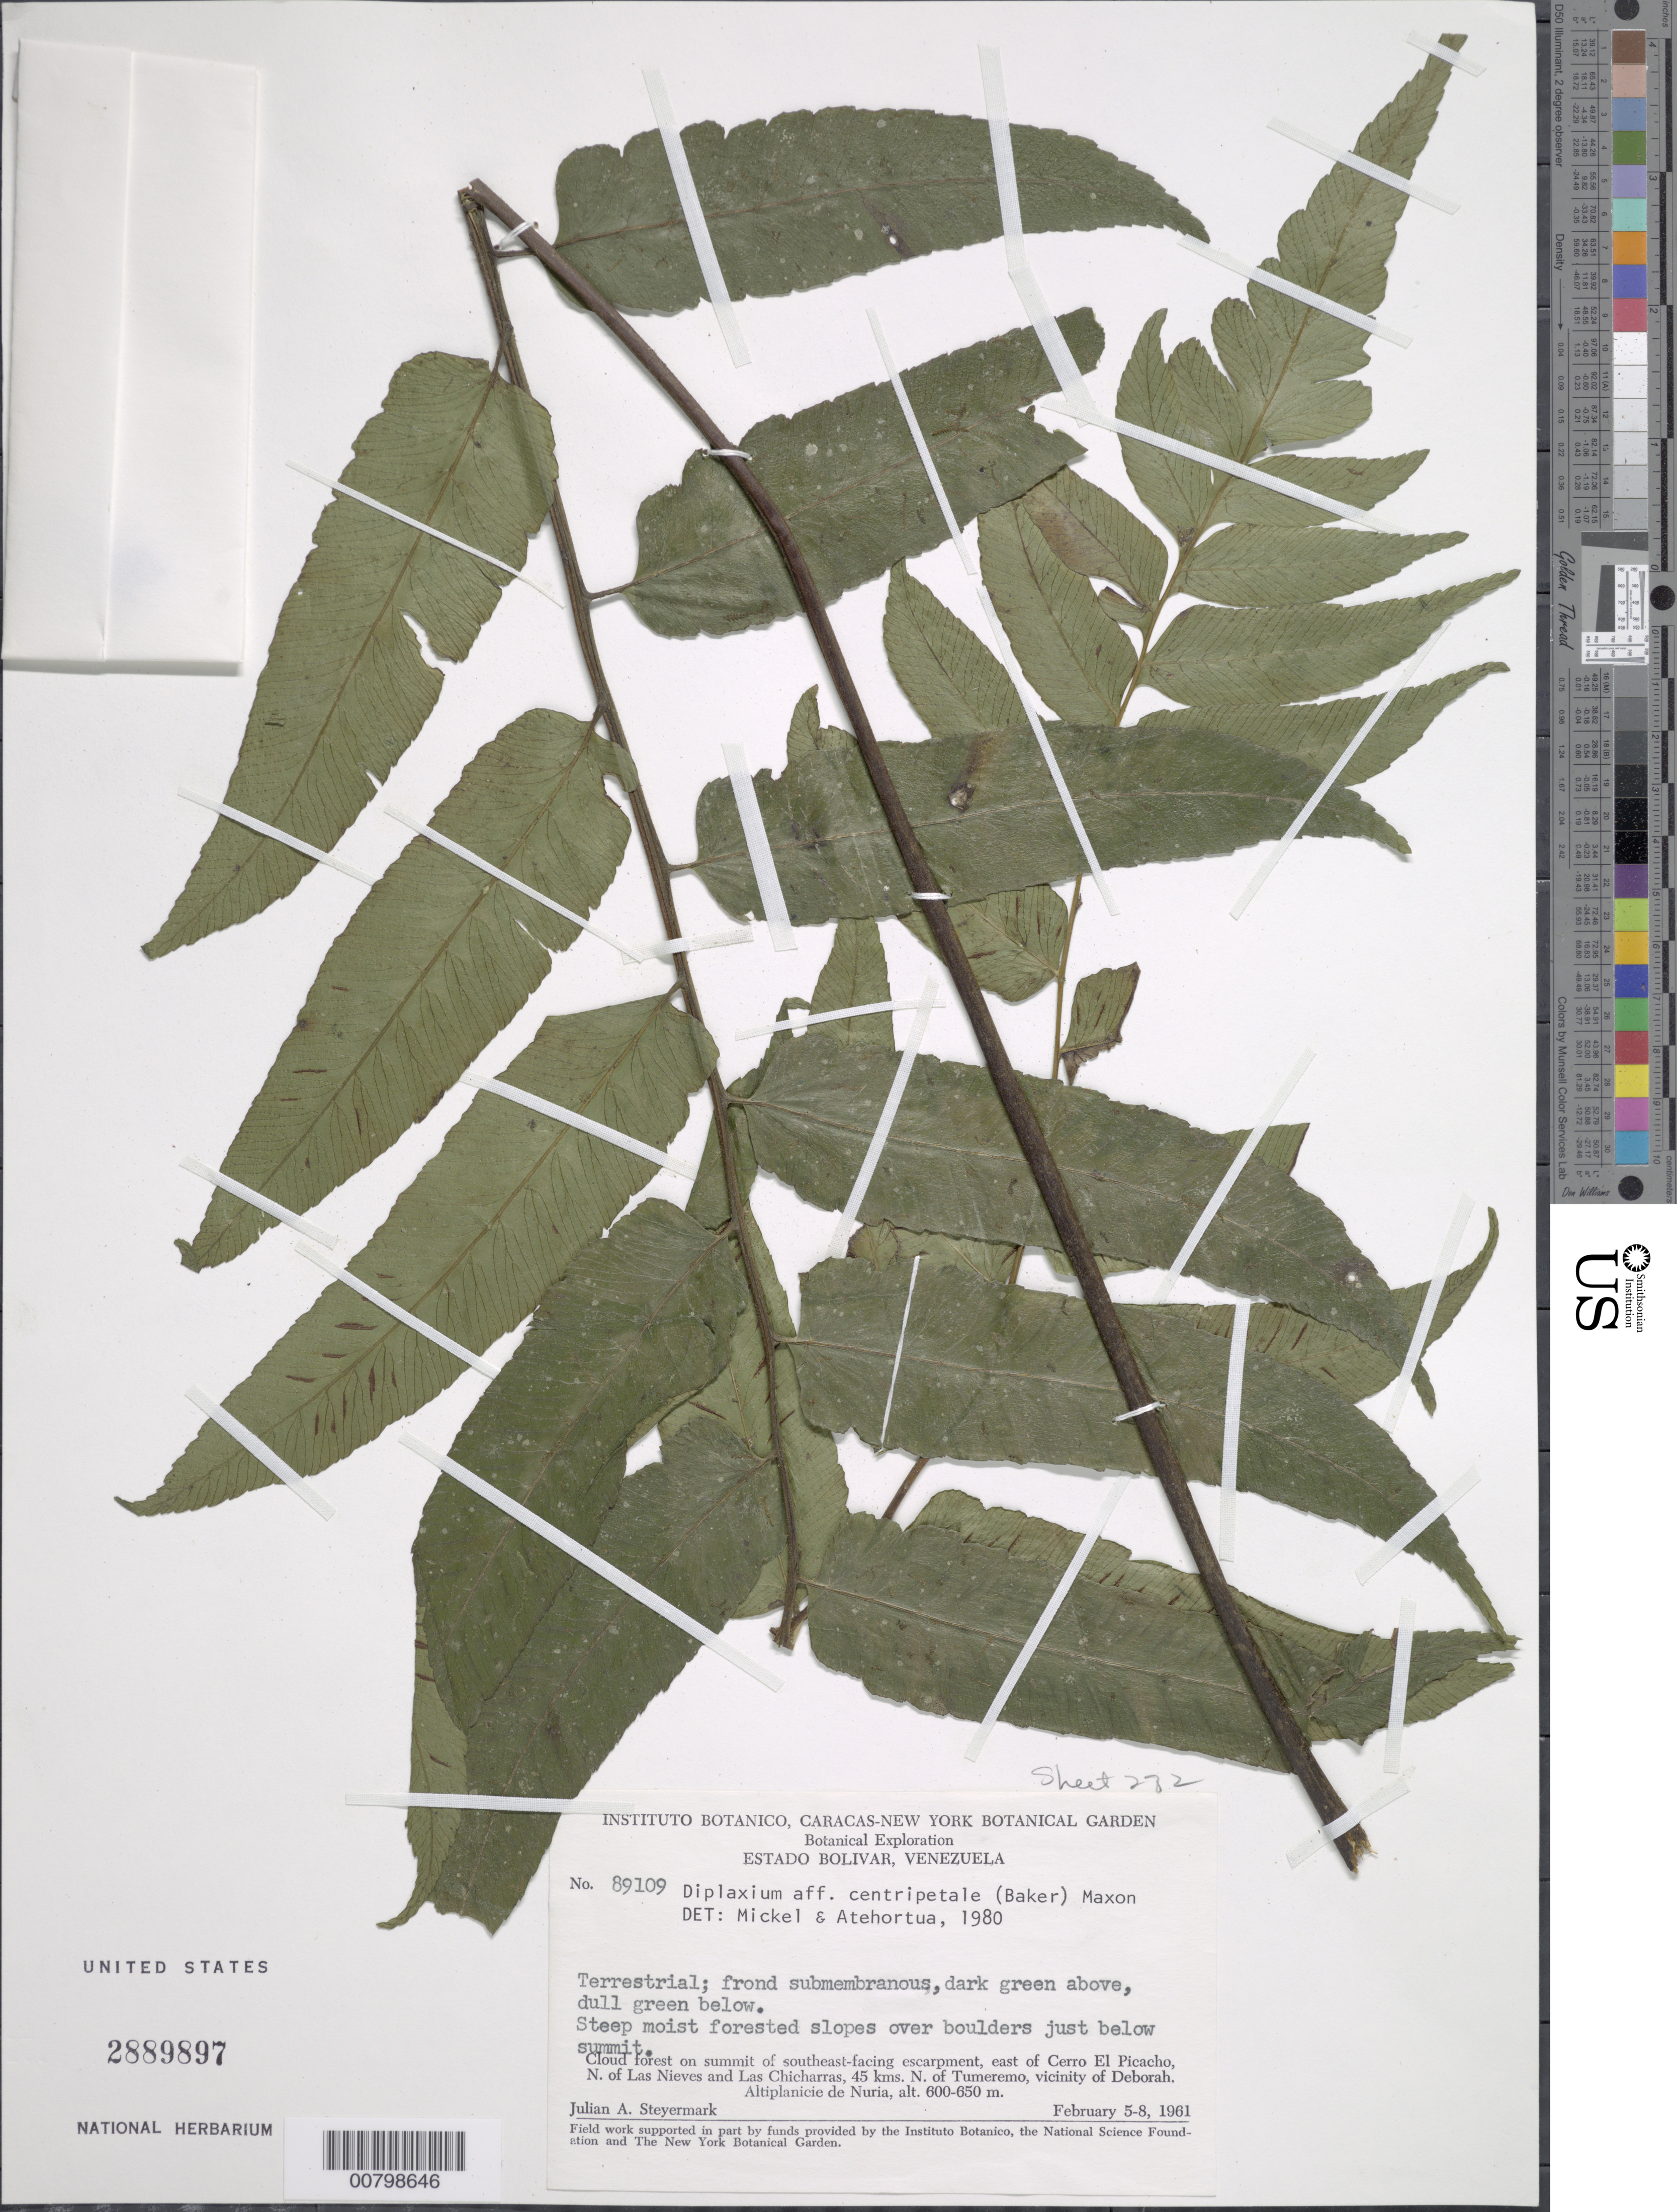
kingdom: Plantae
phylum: Tracheophyta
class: Polypodiopsida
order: Polypodiales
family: Athyriaceae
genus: Diplazium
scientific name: Diplazium grandifolium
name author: Sw.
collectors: J. Steyermark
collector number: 89109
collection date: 1961-02-05/1961-02-08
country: Venezuela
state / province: Bolivar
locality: Steep moist forested slopes over boulders just below summit, Cloud forest on summit of southeast-facing escarpment, east of Cerro El Picacho, N. of Las Nieves and Las Chicharras, 45 kms N, of Tumeremo, vicinity of Deborah, Altiplanicic de Nuria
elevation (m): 600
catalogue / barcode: US 3889897